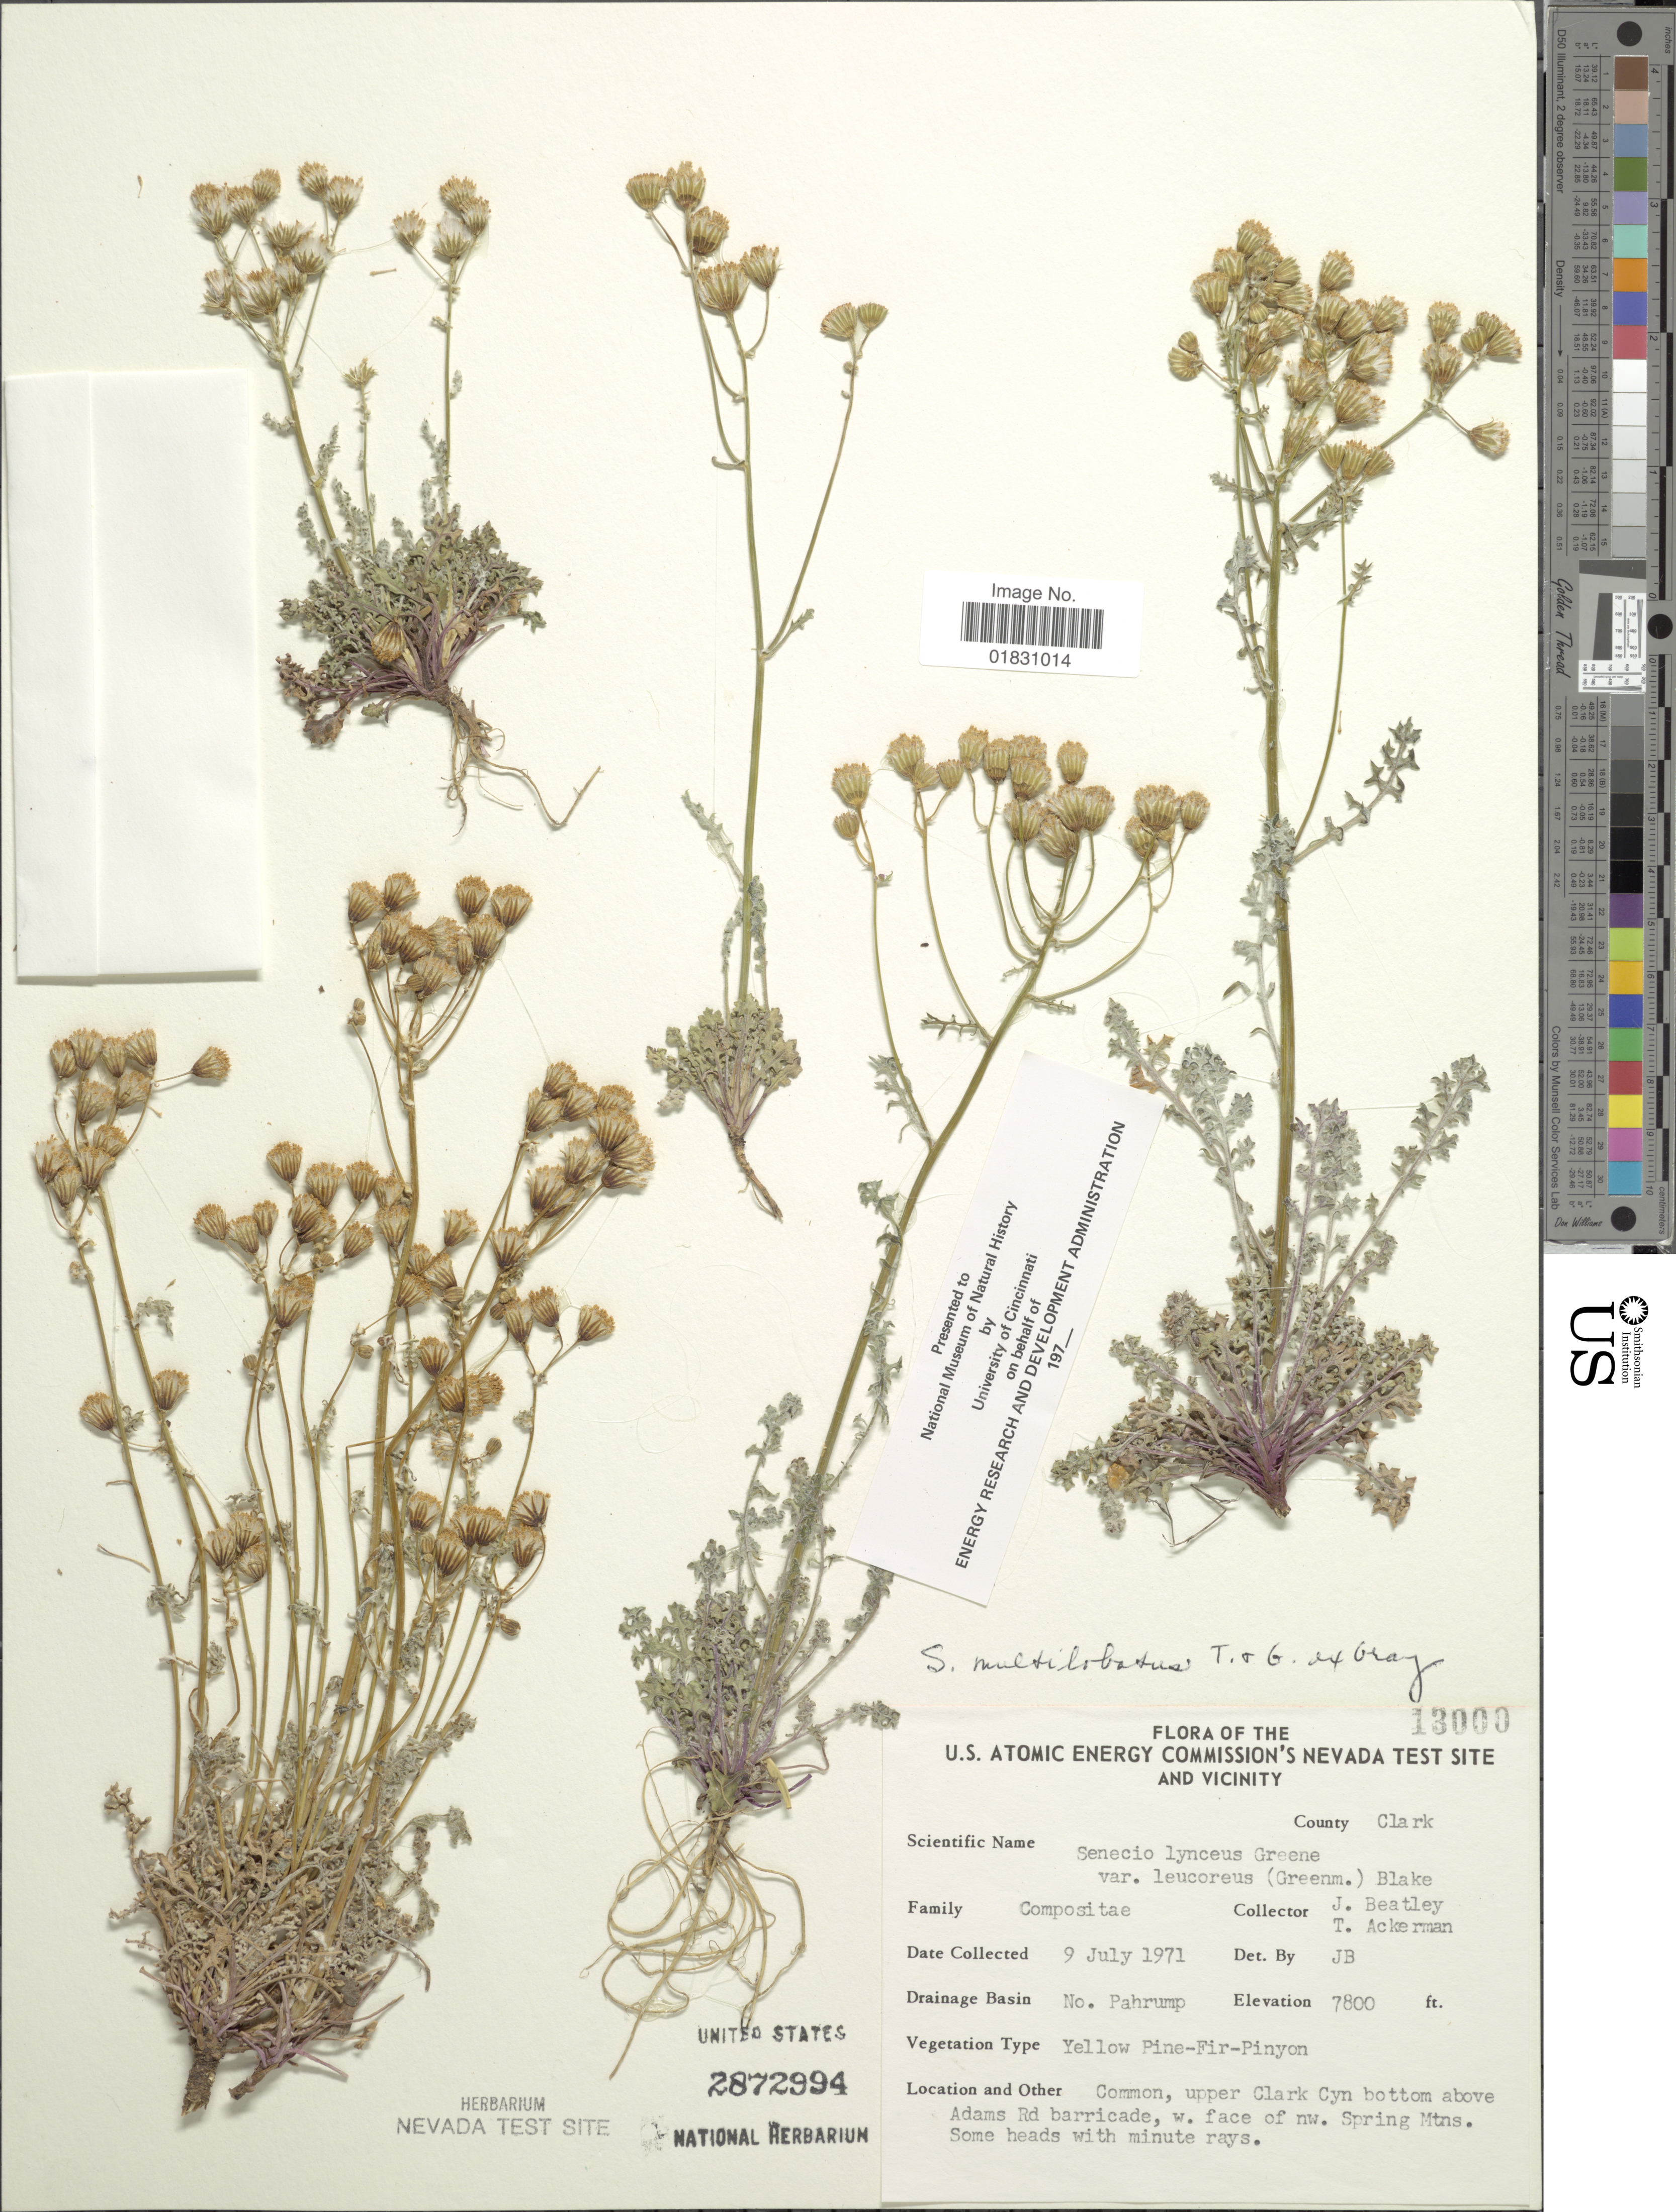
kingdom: Plantae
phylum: Tracheophyta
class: Magnoliopsida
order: Asterales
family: Asteraceae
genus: Packera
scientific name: Packera multilobata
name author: (Torr. & A. Gray) W.A. Weber & Á. Löve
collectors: J. C. Beatley & T. Ackerman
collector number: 13000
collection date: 1971-07-09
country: United States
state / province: Nevada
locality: U.S. Atomic Energy Commission's Nevada Test Site And Vicinity, County Clark, Drainage Basin No. Pahrump, Common, upper Clark Cyn bottom above Adams Rd barricade, w. face of nw. Spring Mtns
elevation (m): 2377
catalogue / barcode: US 2872994